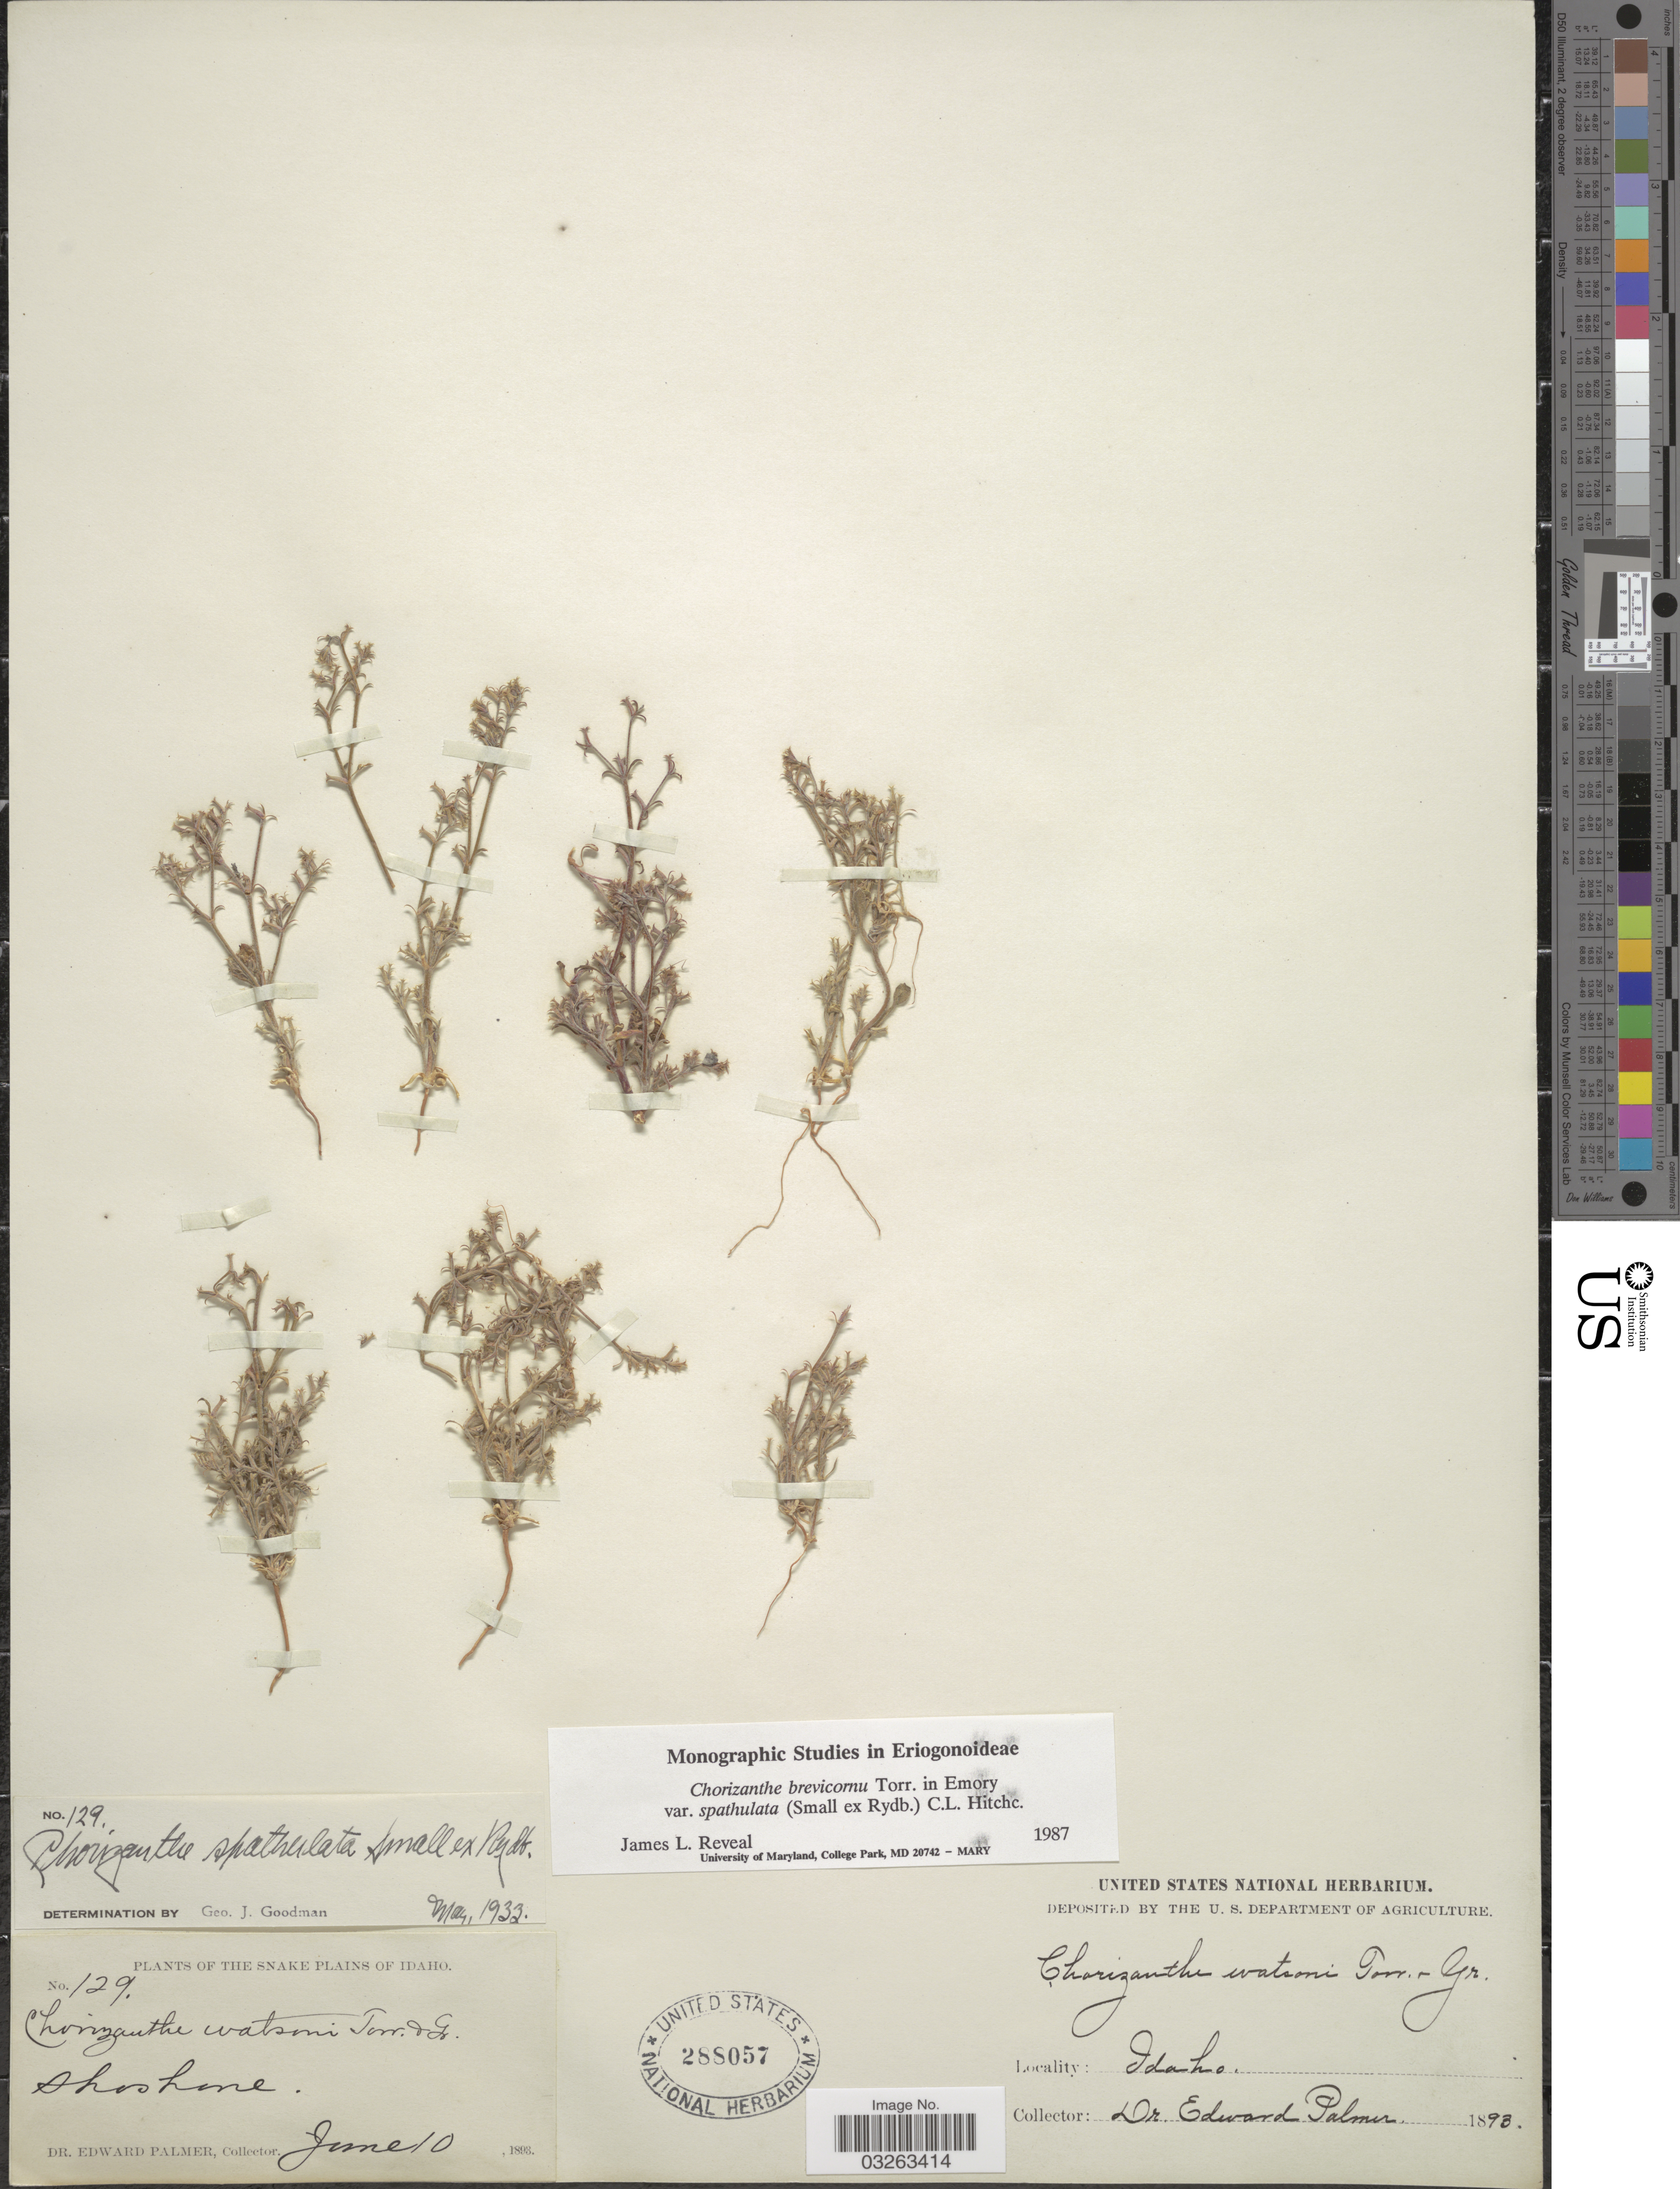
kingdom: Plantae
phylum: Tracheophyta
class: Magnoliopsida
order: Caryophyllales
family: Polygonaceae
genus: Chorizanthe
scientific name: Chorizanthe brevicornu var. spathulata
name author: (Small ex Rydb.) C.L. Hitchc.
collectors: E. Palmer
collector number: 129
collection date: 1893-06-10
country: United States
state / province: Idaho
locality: Shoshone.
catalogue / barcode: US 288057